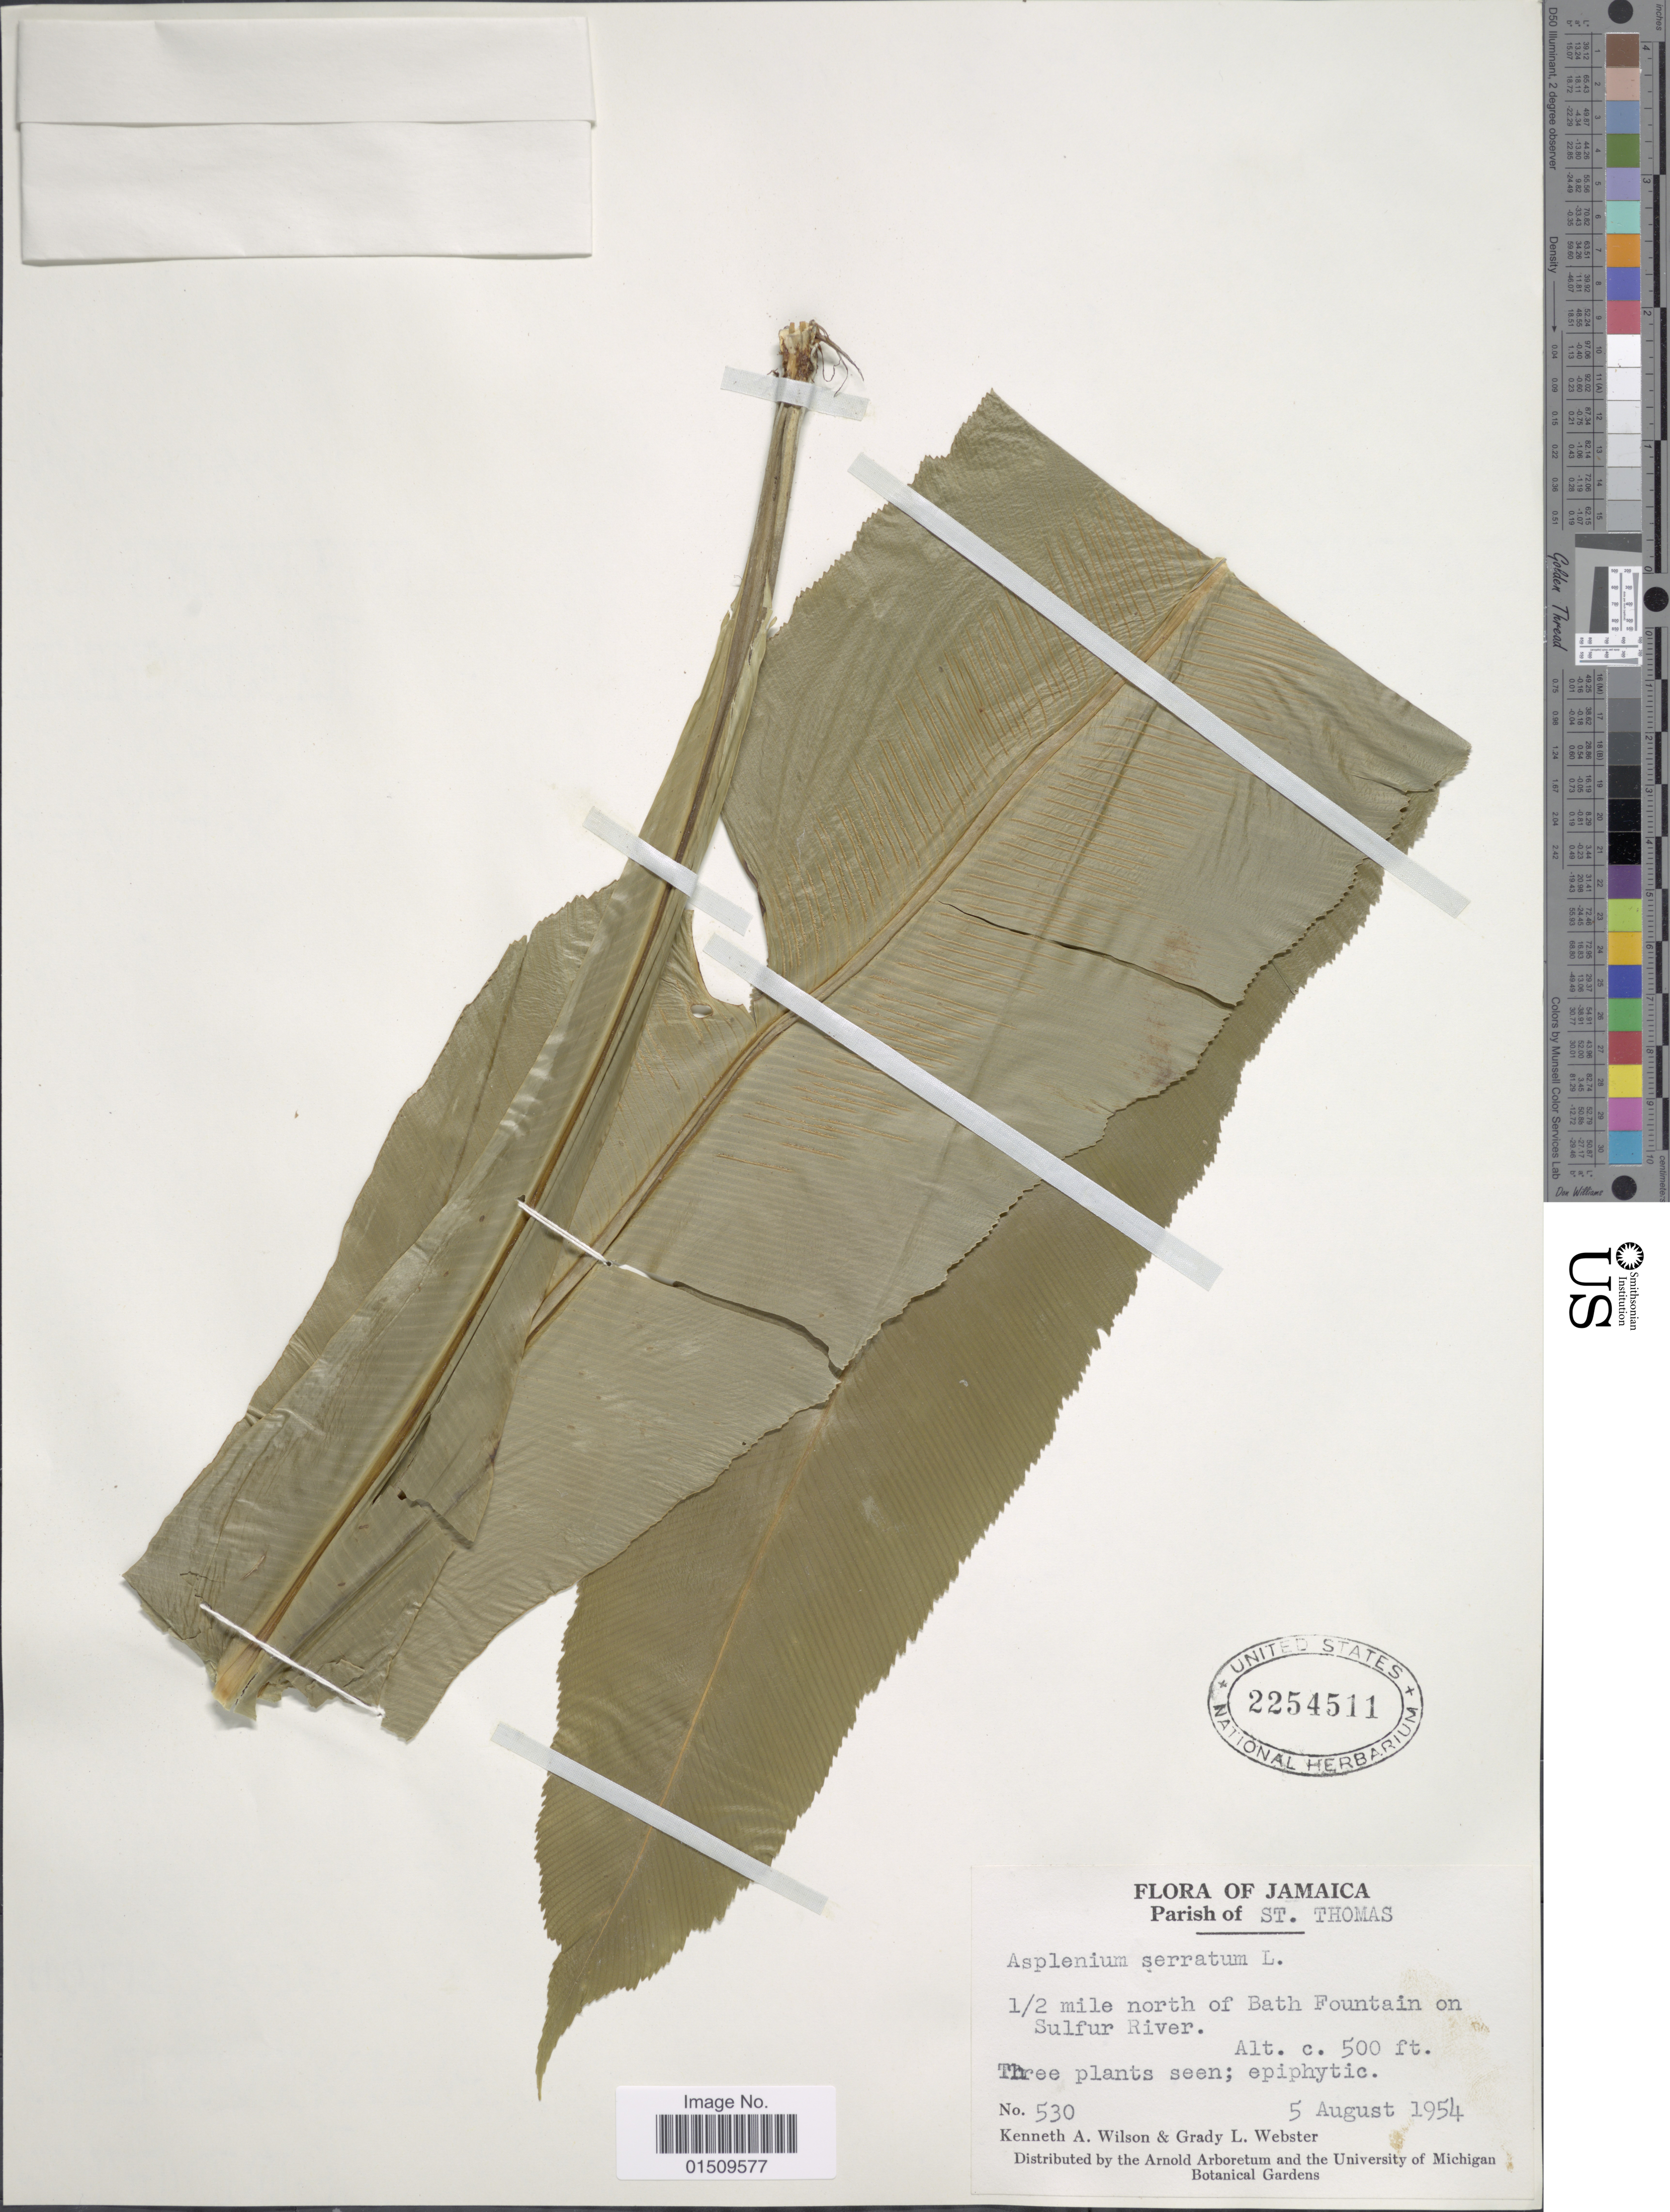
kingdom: Plantae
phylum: Tracheophyta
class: Polypodiopsida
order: Polypodiales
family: Aspleniaceae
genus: Asplenium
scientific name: Asplenium serratum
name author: L.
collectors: K. A. Wilson & G. L. Webster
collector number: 530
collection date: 1954-08-05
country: Jamaica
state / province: Saint Thomas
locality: Jamaica, Parish of St. Thomas, 1/2 mile north of Bath Fountain on Sulfur River.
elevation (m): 152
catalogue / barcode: US 2254511